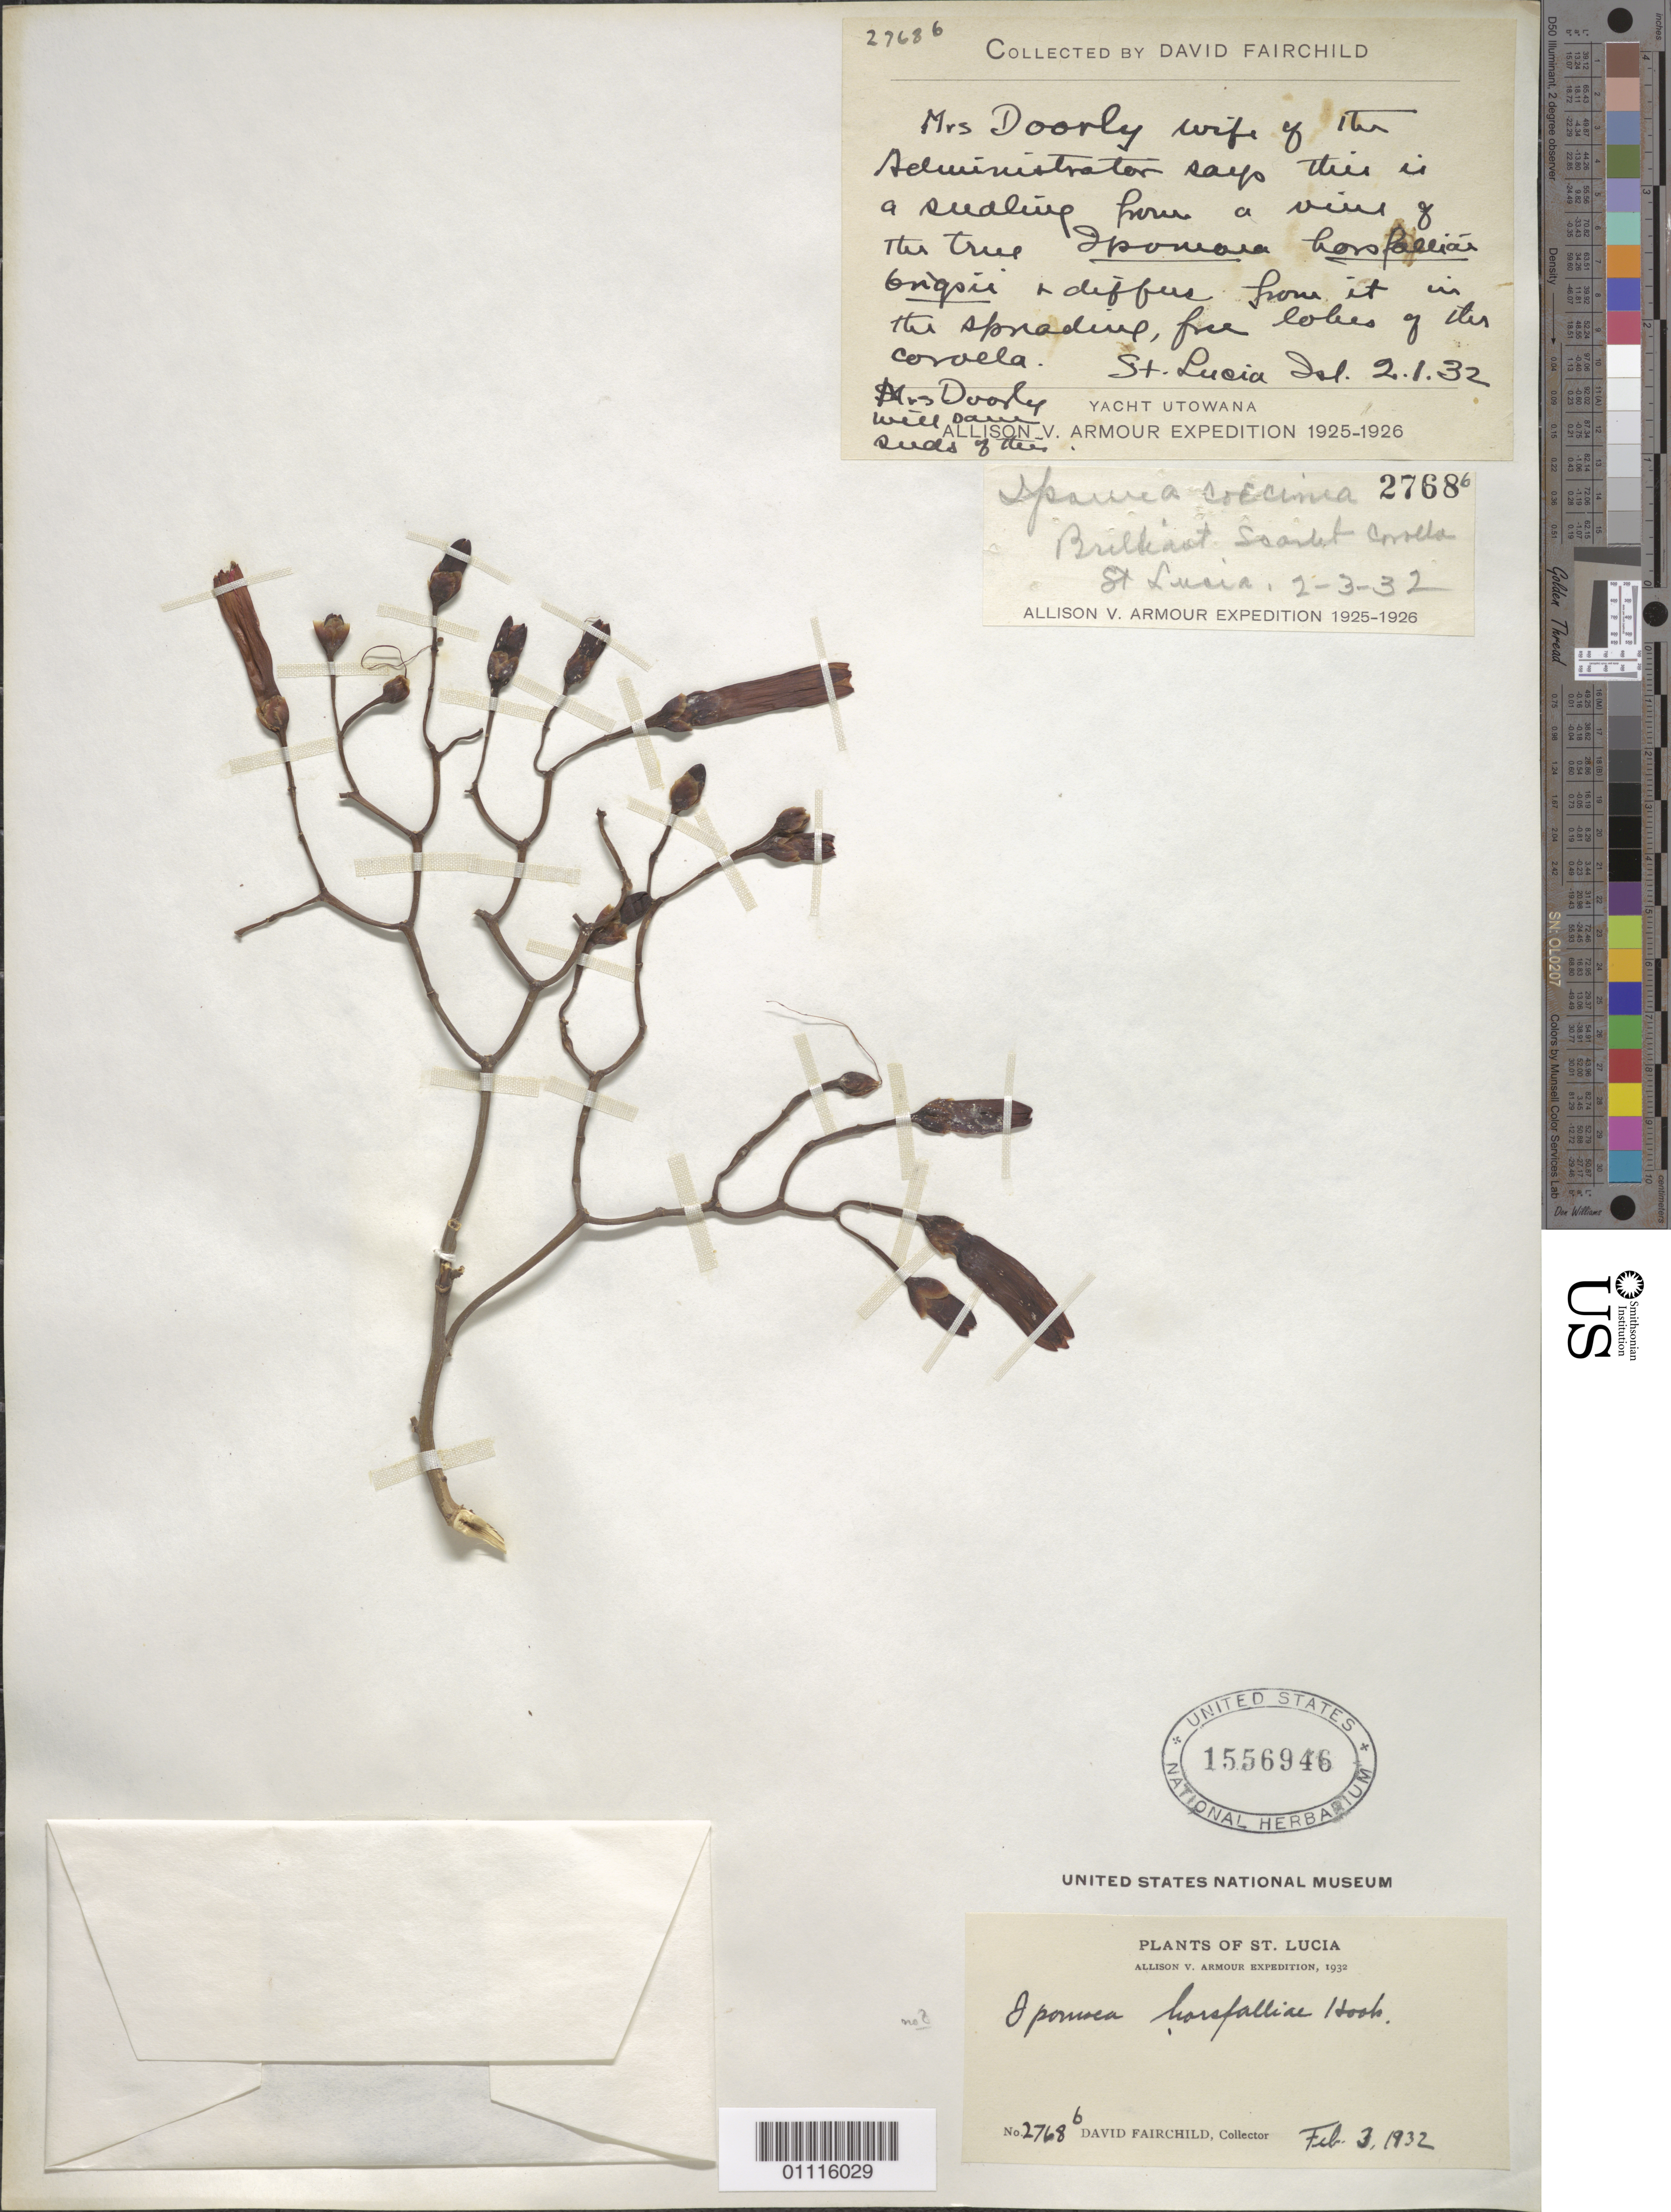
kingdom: Plantae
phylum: Tracheophyta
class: Magnoliopsida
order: Solanales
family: Convolvulaceae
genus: Ipomoea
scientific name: Ipomoea horsfalliae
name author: Hook.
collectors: D. Fairchild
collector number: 2768b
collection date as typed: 03 Feb 1932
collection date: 1932-02-03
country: St. Lucia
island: St. Lucia I.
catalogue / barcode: US 1556946